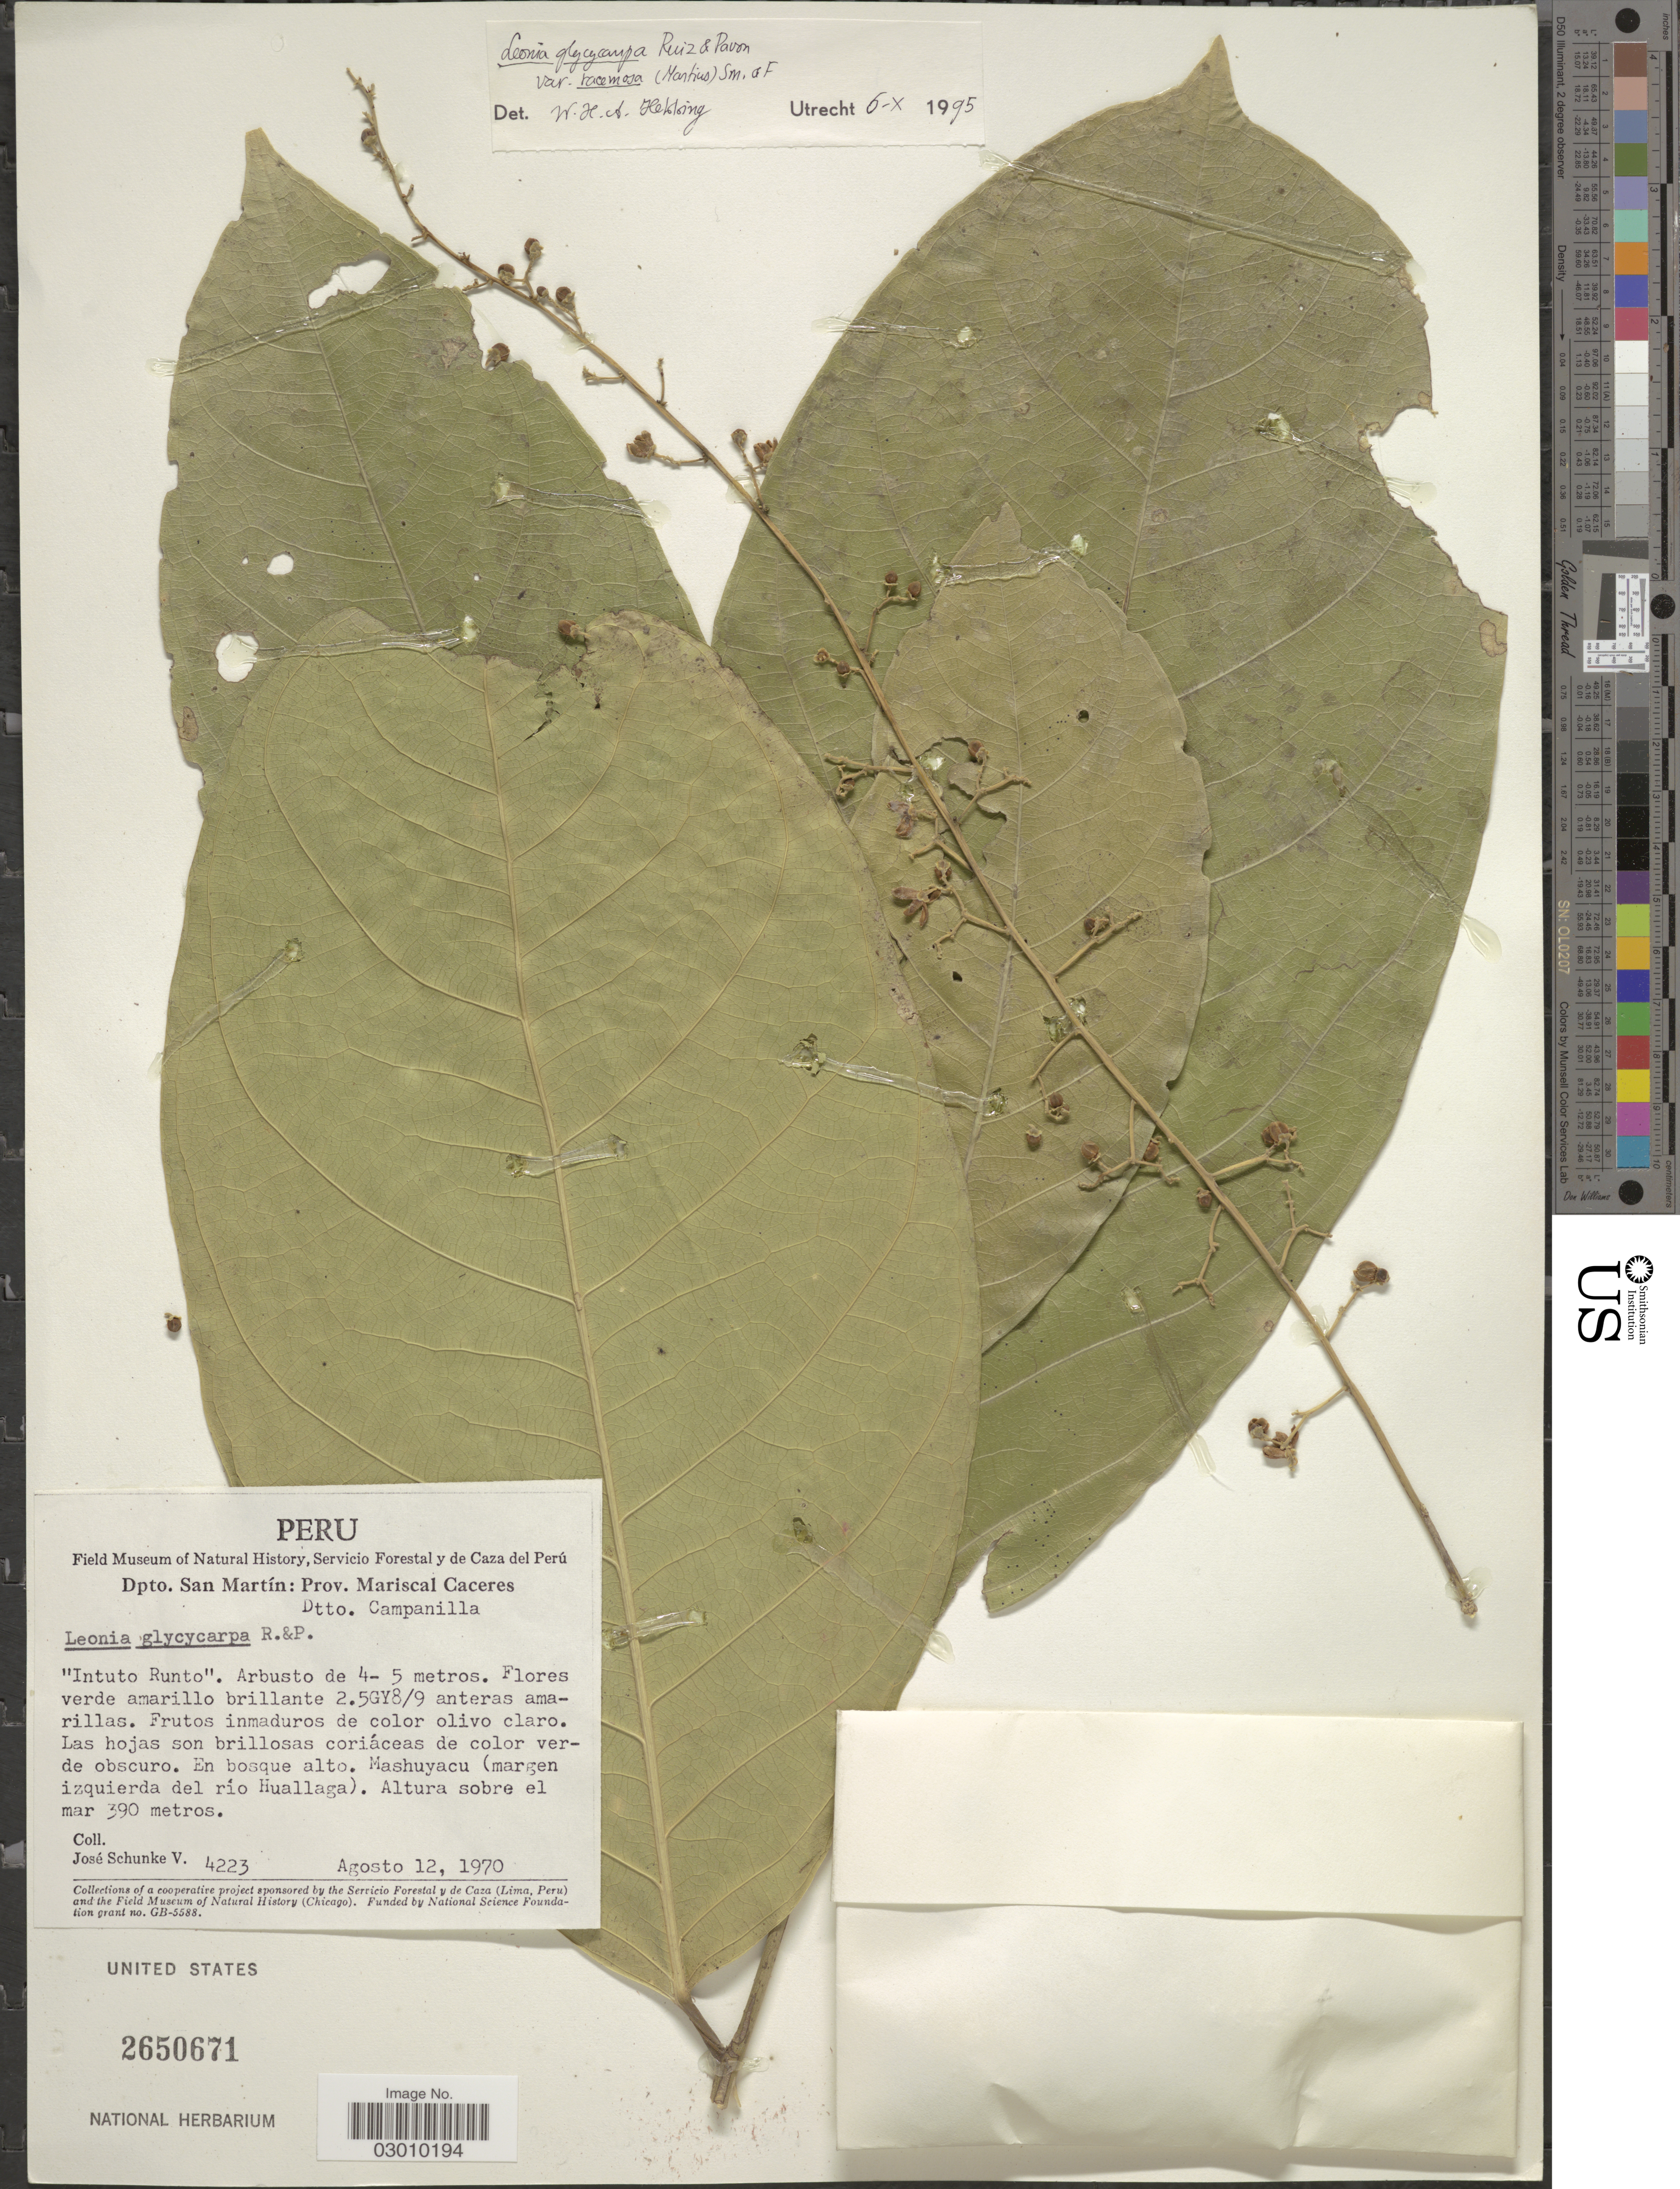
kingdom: Plantae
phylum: Tracheophyta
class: Magnoliopsida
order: Malpighiales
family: Violaceae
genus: Leonia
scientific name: Leonia glycycarpa var. racemosa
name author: (Mart.) L.B. Sm. & A. Fernández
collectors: J. Schunke Vigo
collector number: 4223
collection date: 1970-08-12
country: Peru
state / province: San Martín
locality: Dpto. San Martín: Prov. Mariscal Caceres. Dtto. Campanilla. Mashuyacu (margen izquierda del río Huallaga).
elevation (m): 390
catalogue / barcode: US 2650671